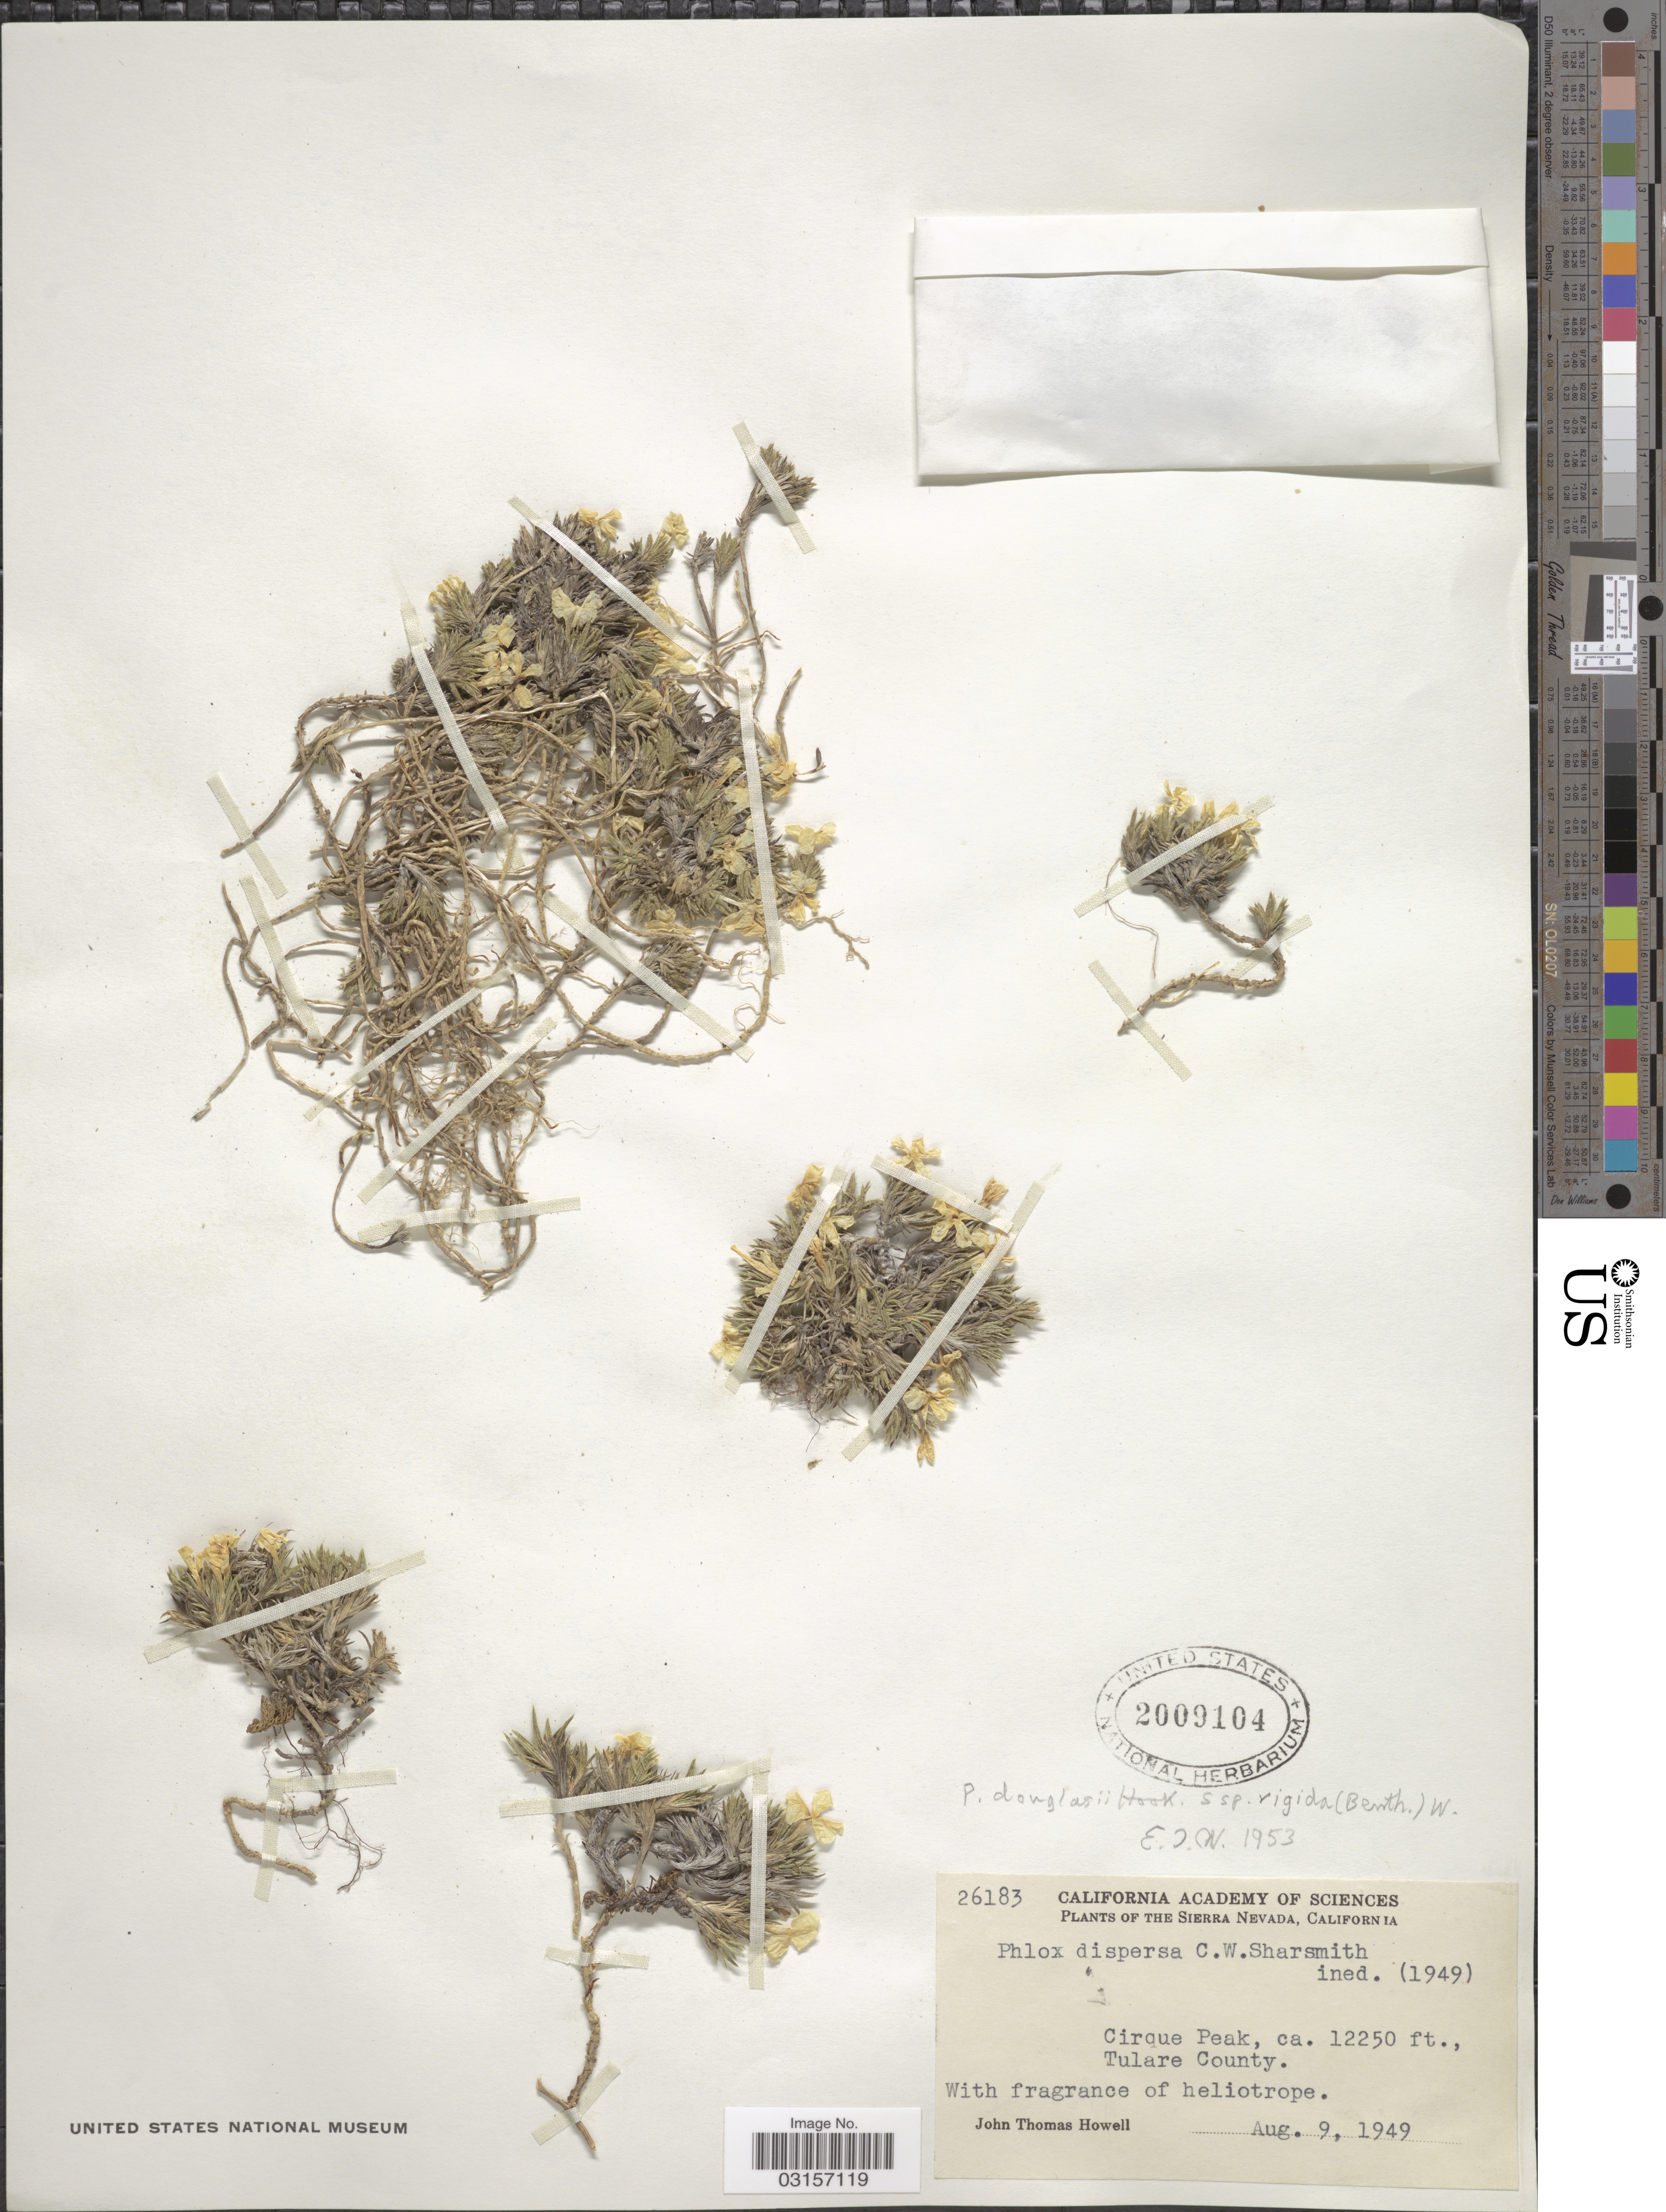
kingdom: Plantae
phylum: Tracheophyta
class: Magnoliopsida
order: Ericales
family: Polemoniaceae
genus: Phlox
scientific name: Phlox dispersa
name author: Sharsm.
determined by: Mayfield, M. H.; Ferguson, C. J.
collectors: J. T. Howell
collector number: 26183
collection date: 1949-08-09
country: United States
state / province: California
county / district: Tulare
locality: The Sierra Nevada, Cirque Peak, Tulare County.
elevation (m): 3734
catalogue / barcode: US 2009104